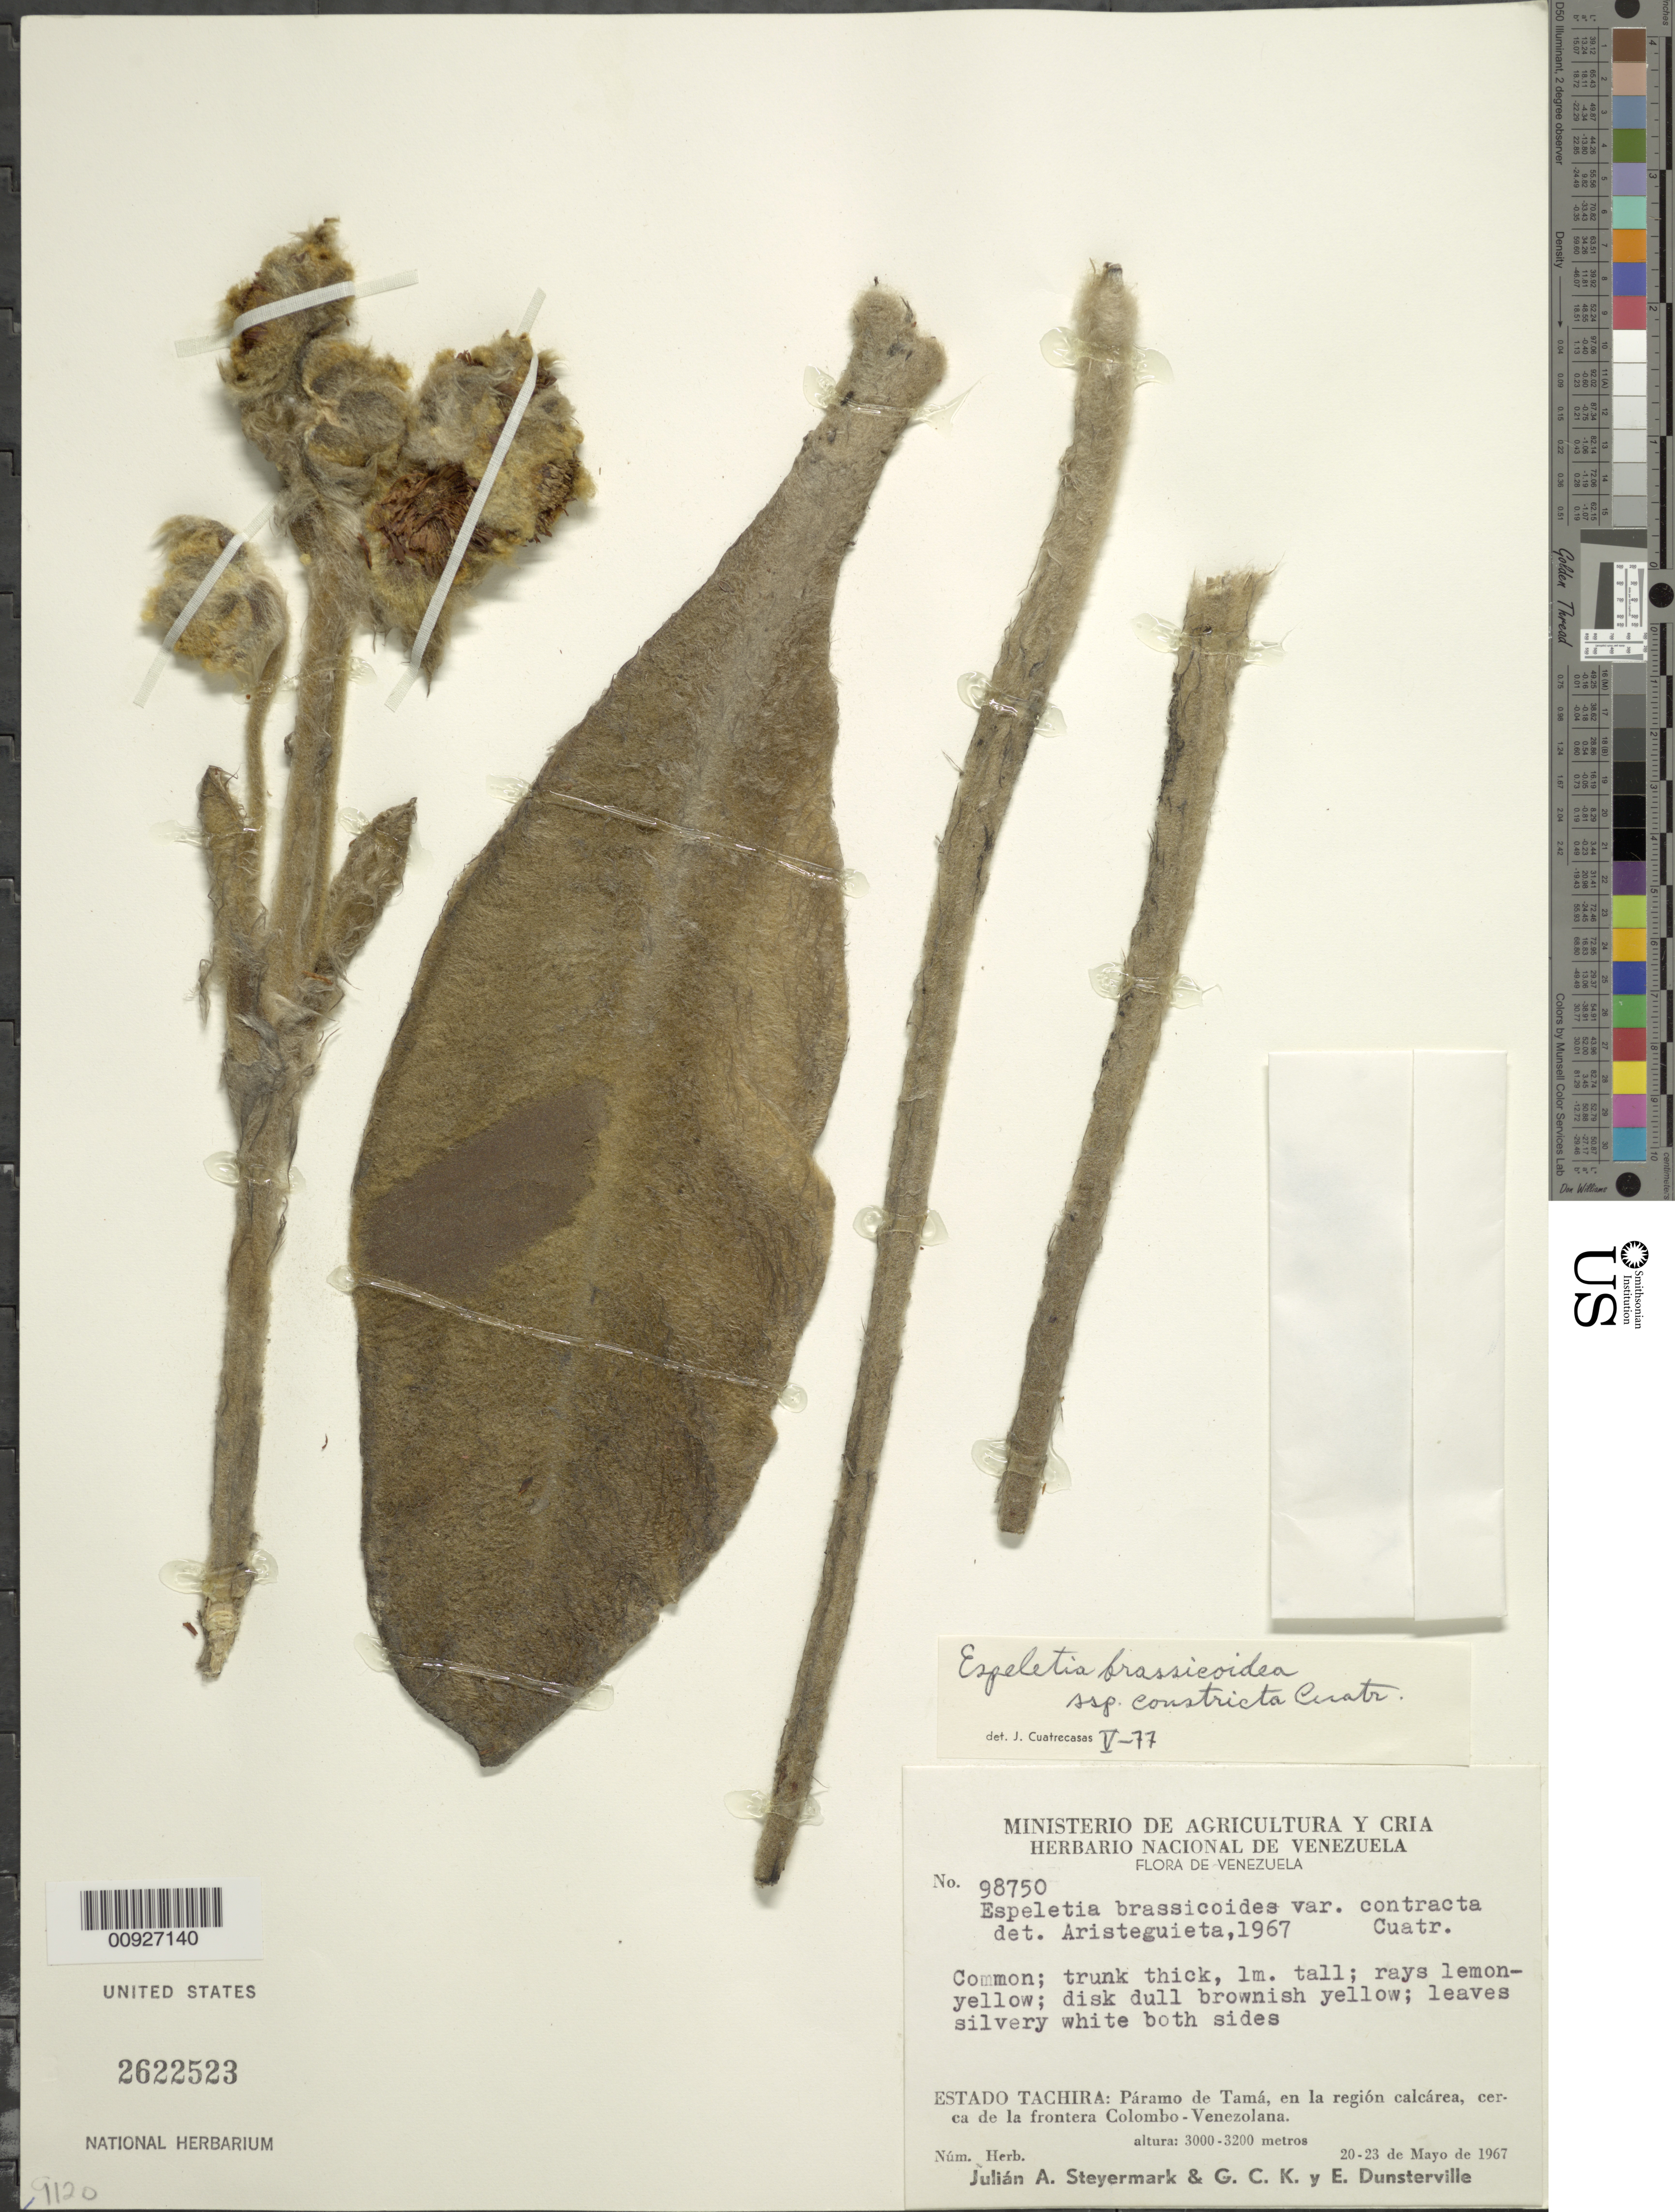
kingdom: Plantae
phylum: Tracheophyta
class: Magnoliopsida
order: Asterales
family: Asteraceae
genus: Espeletia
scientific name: Espeletia brassicoidea f. constricta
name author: Cuatrec.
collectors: J. Steyermark, G. C. K. Dunsterville & E. Dunsterville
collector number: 98750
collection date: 1967-05-20/1967-05-23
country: Venezuela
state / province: Táchira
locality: Páramo de Tamá. En la región calcárea, cerca de la frontera Colombo-Venezolana.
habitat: Common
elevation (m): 3000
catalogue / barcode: US 2622523